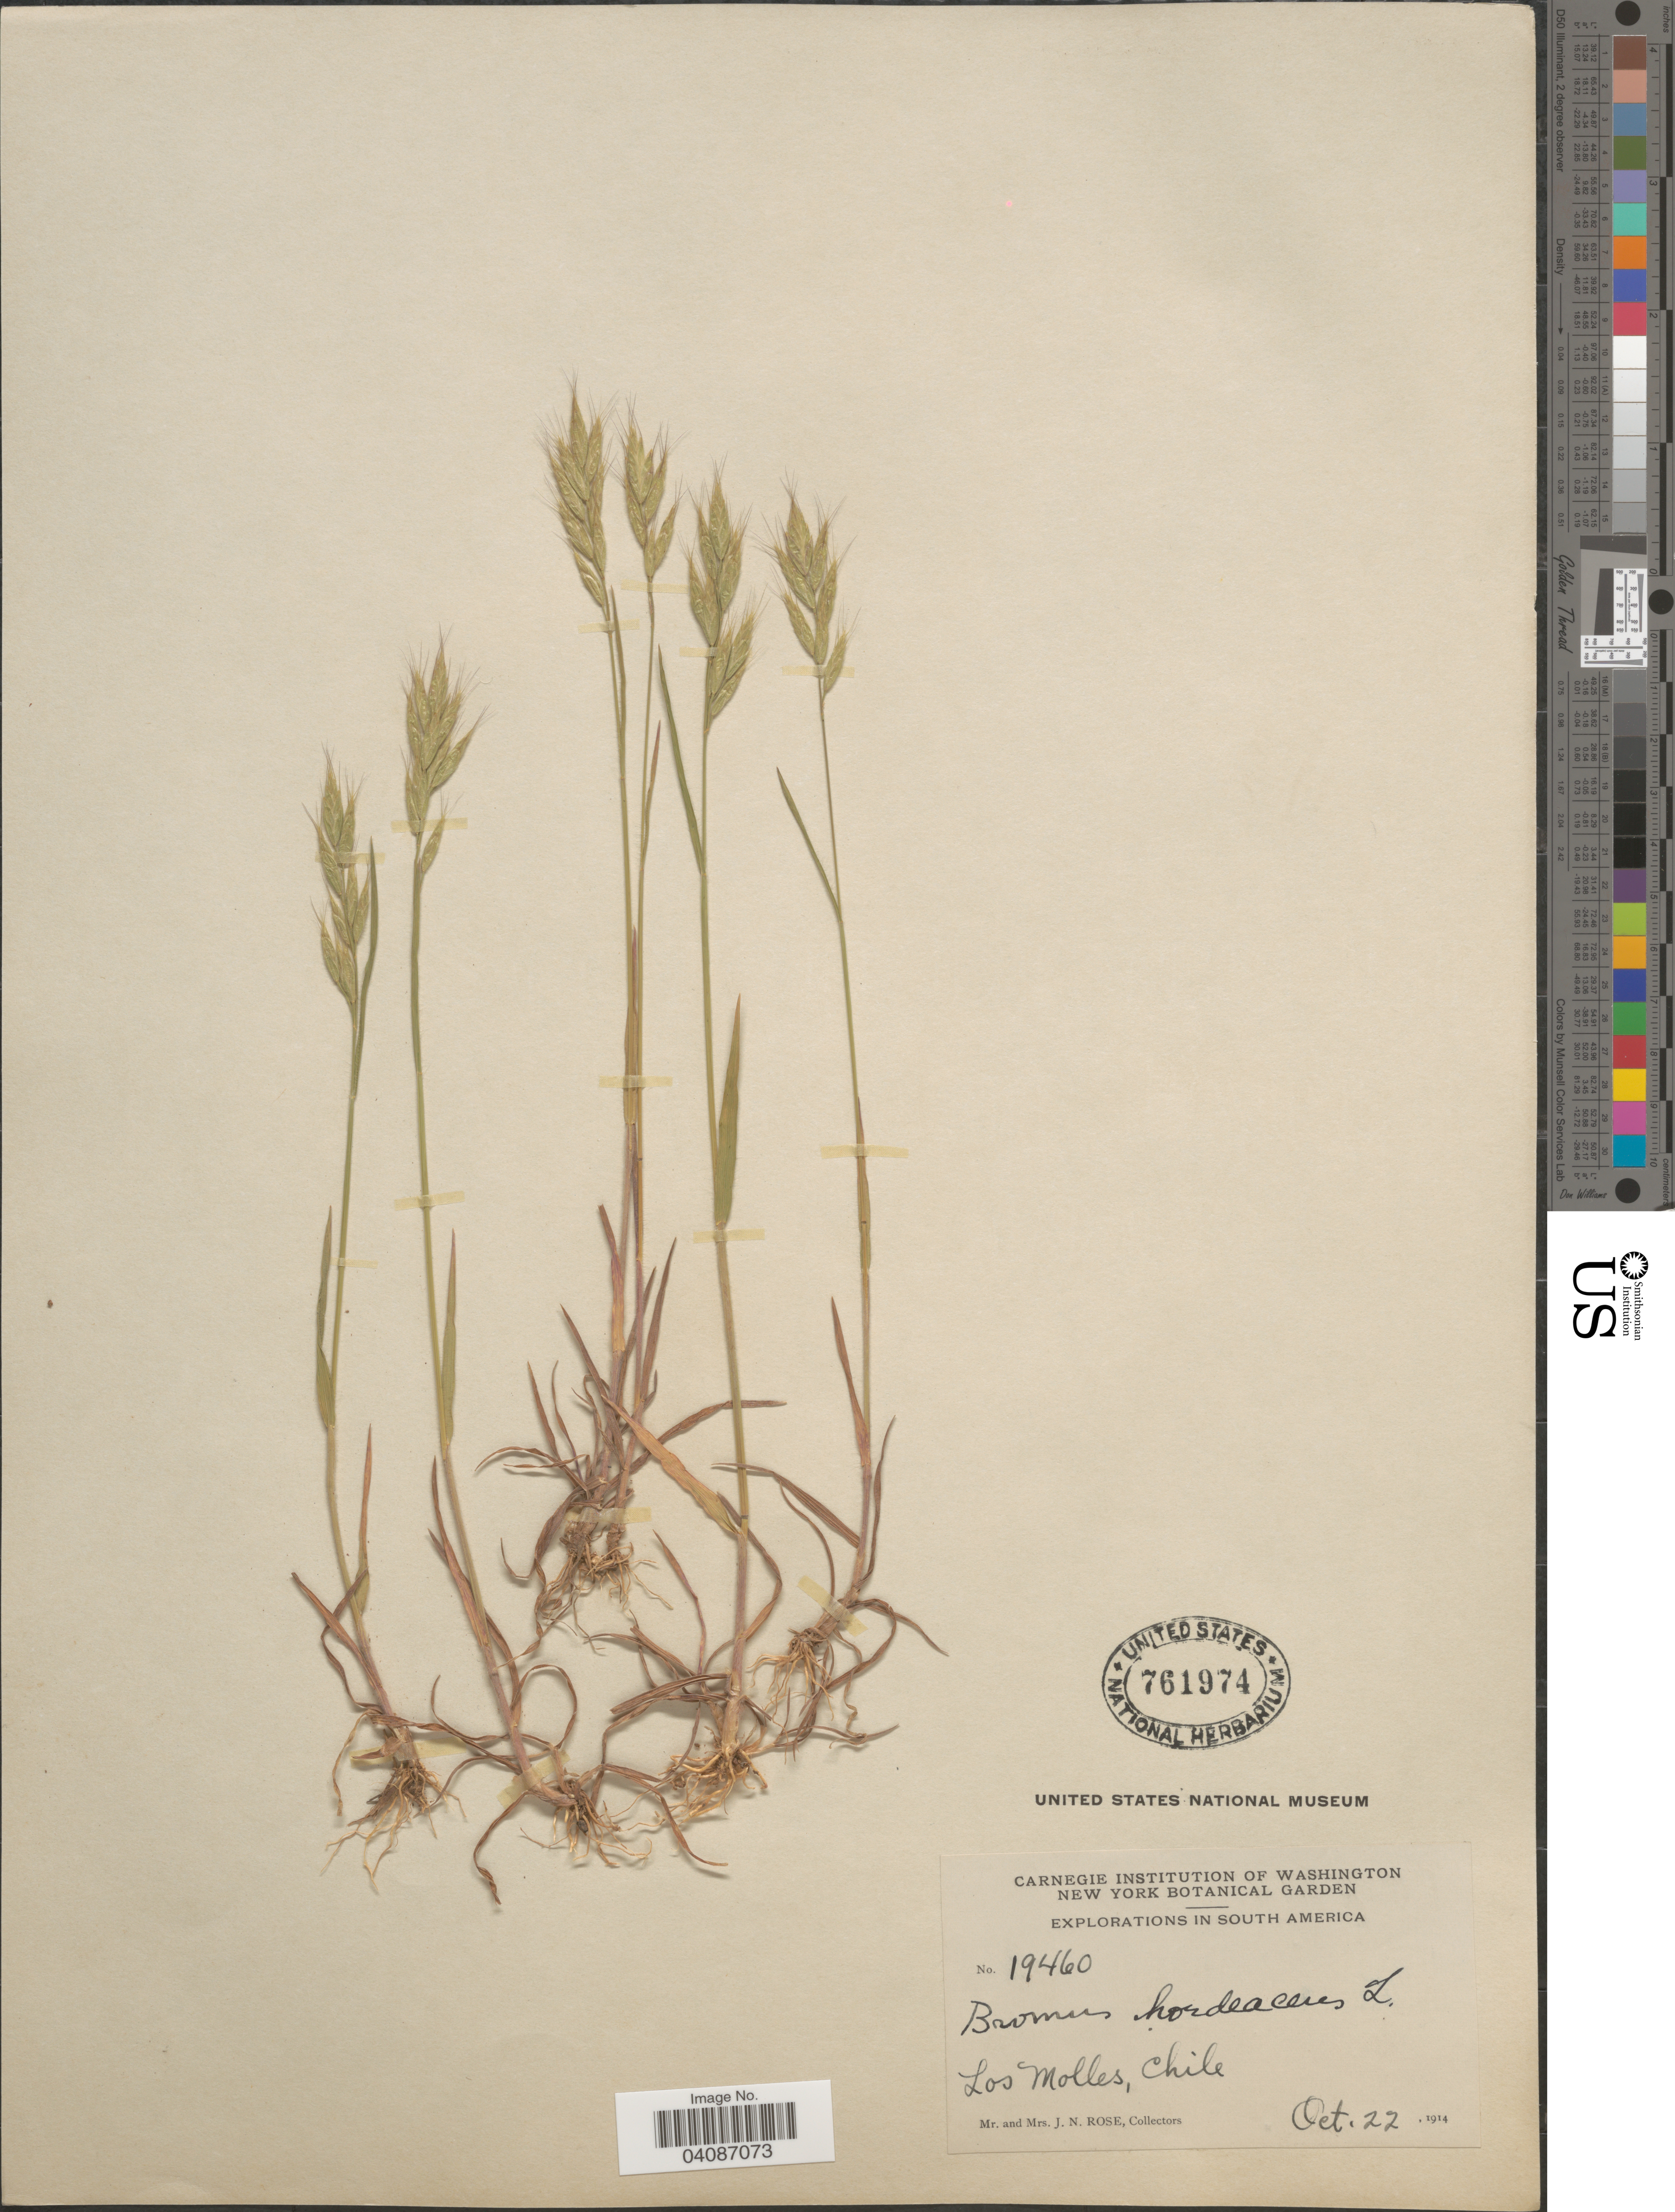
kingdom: Plantae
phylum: Tracheophyta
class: Liliopsida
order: Poales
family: Poaceae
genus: Bromus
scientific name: Bromus hordeaceus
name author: L.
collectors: J. N. Rose & L. B. Rose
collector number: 19460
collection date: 1914-10-22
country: Chile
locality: Explorations In South America. Los Molles.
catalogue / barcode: US 761974